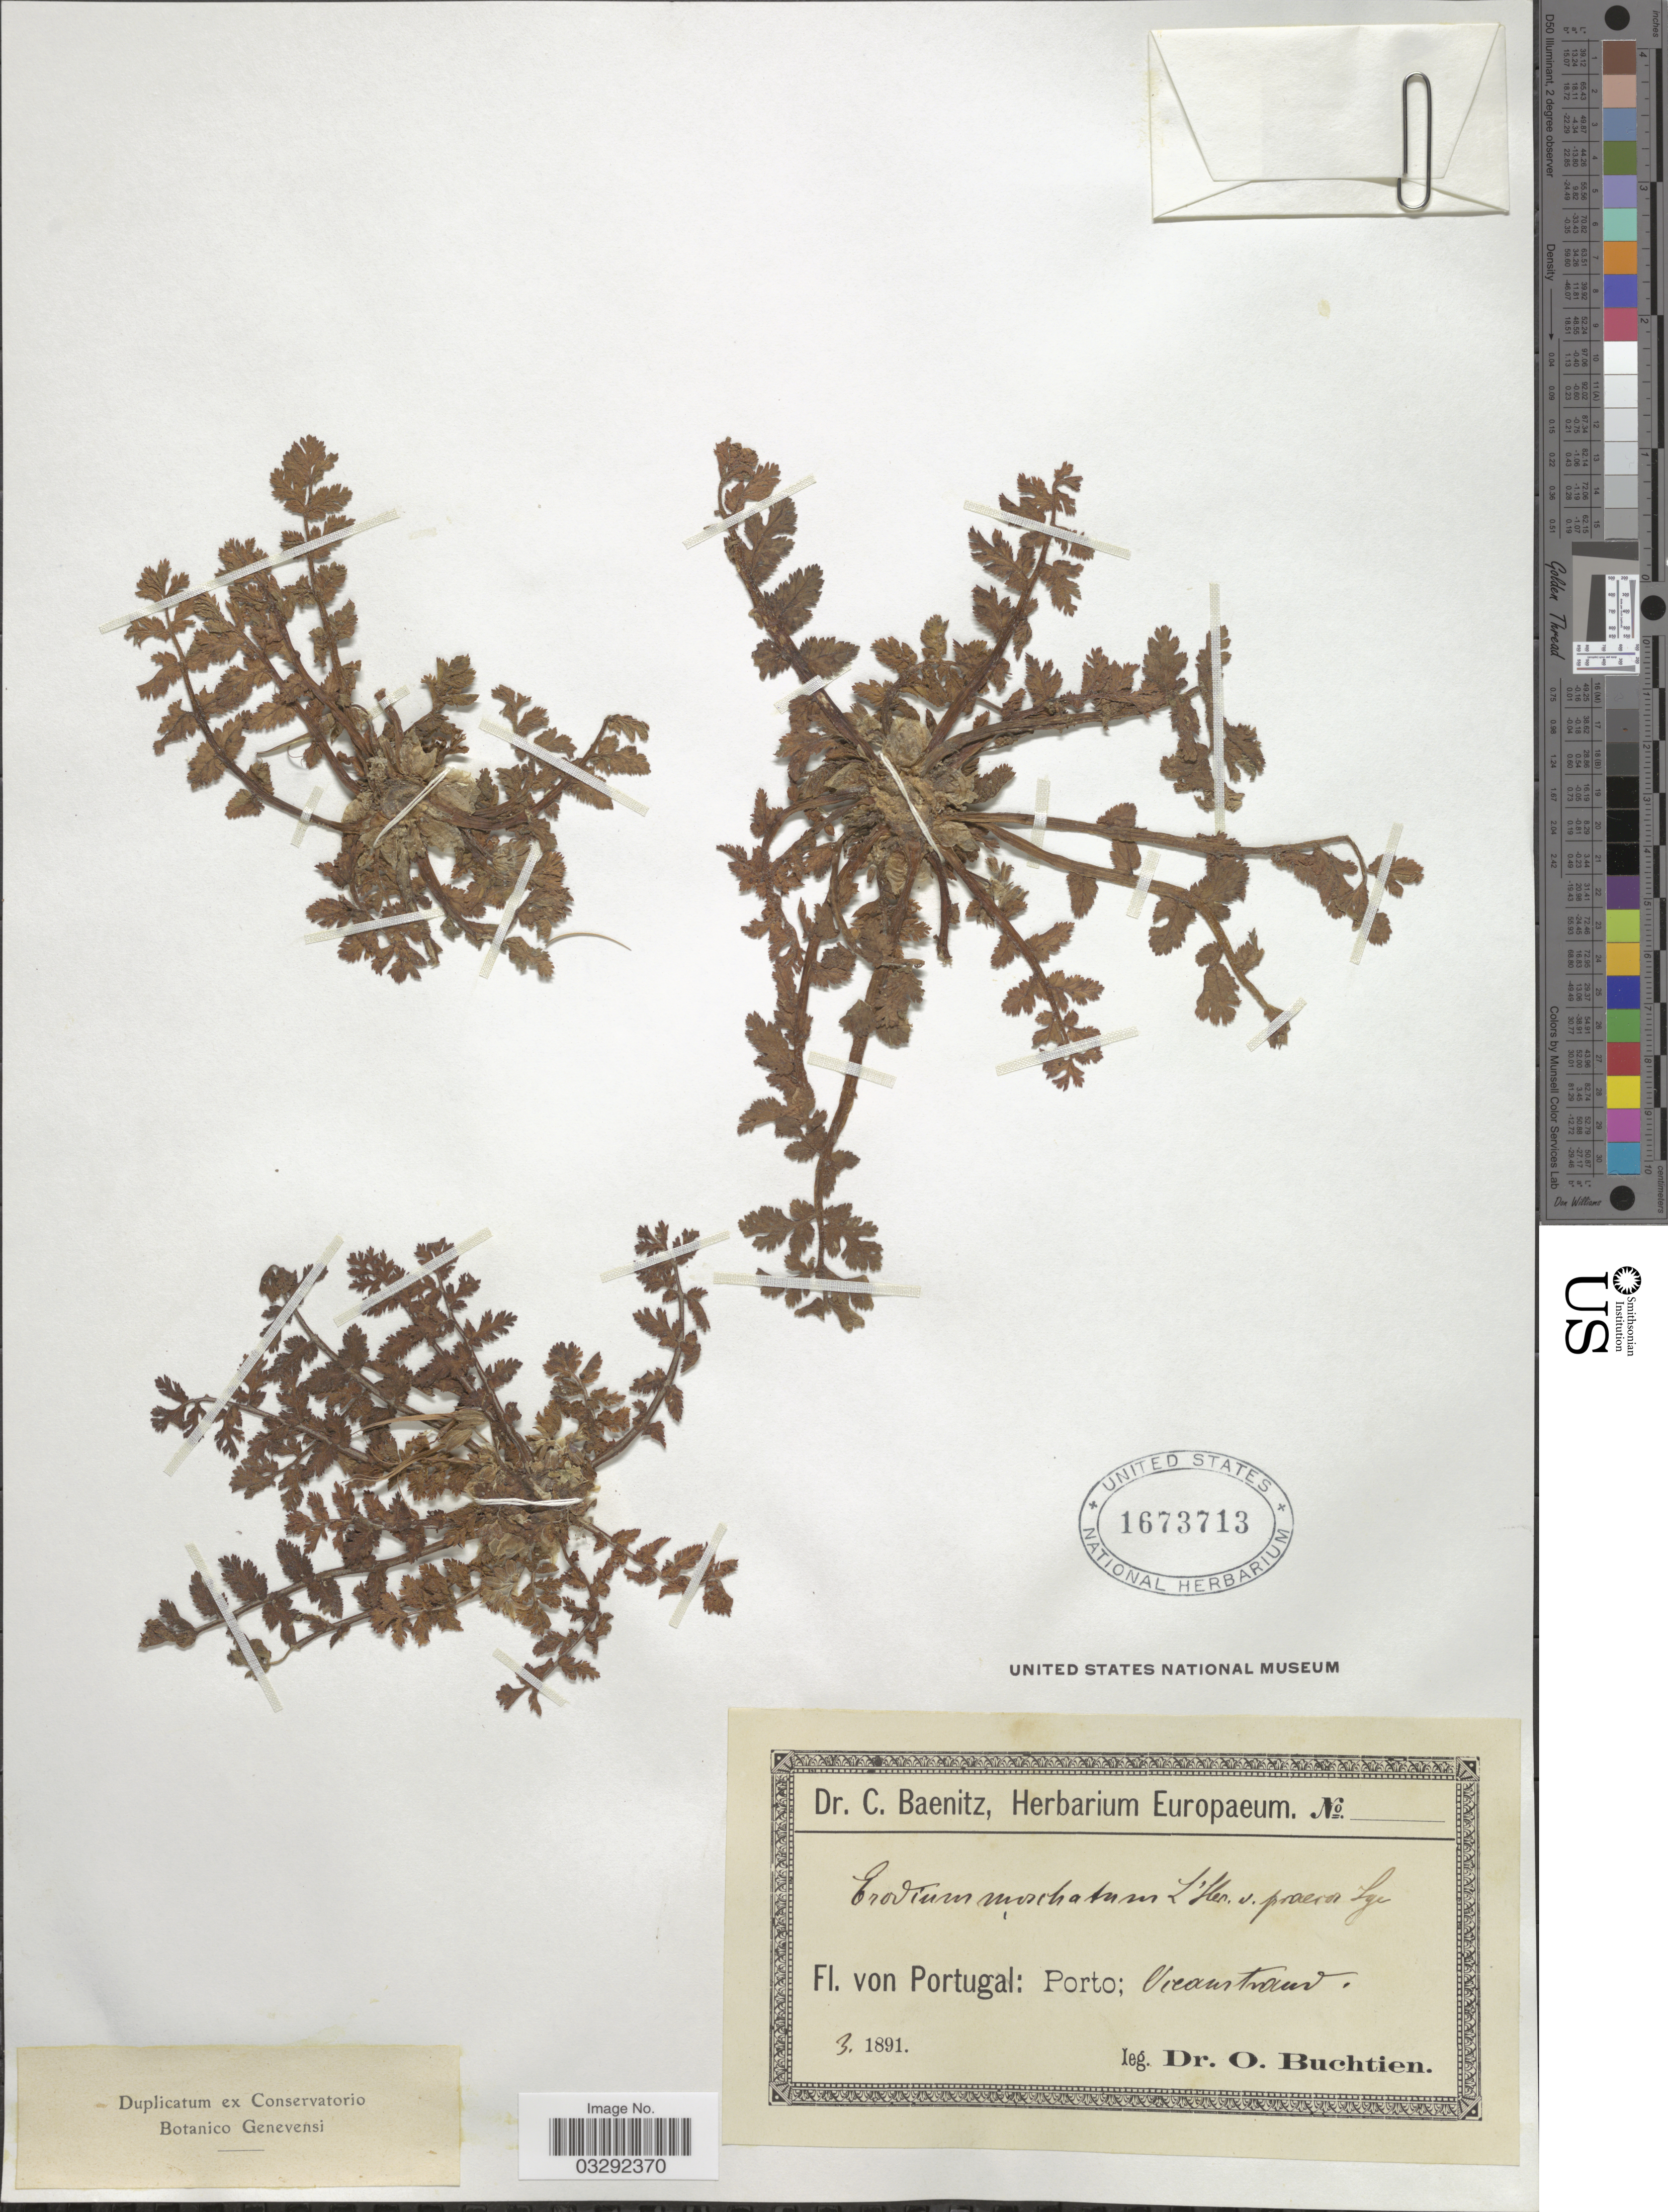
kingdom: Plantae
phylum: Tracheophyta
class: Magnoliopsida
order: Geraniales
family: Geraniaceae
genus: Erodium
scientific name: Erodium moschatum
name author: (L.) L'Hér. ex Aiton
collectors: O. Buchtien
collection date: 1891-03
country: Portugal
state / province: Porto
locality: Oceanstrand.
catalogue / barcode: US 1673713